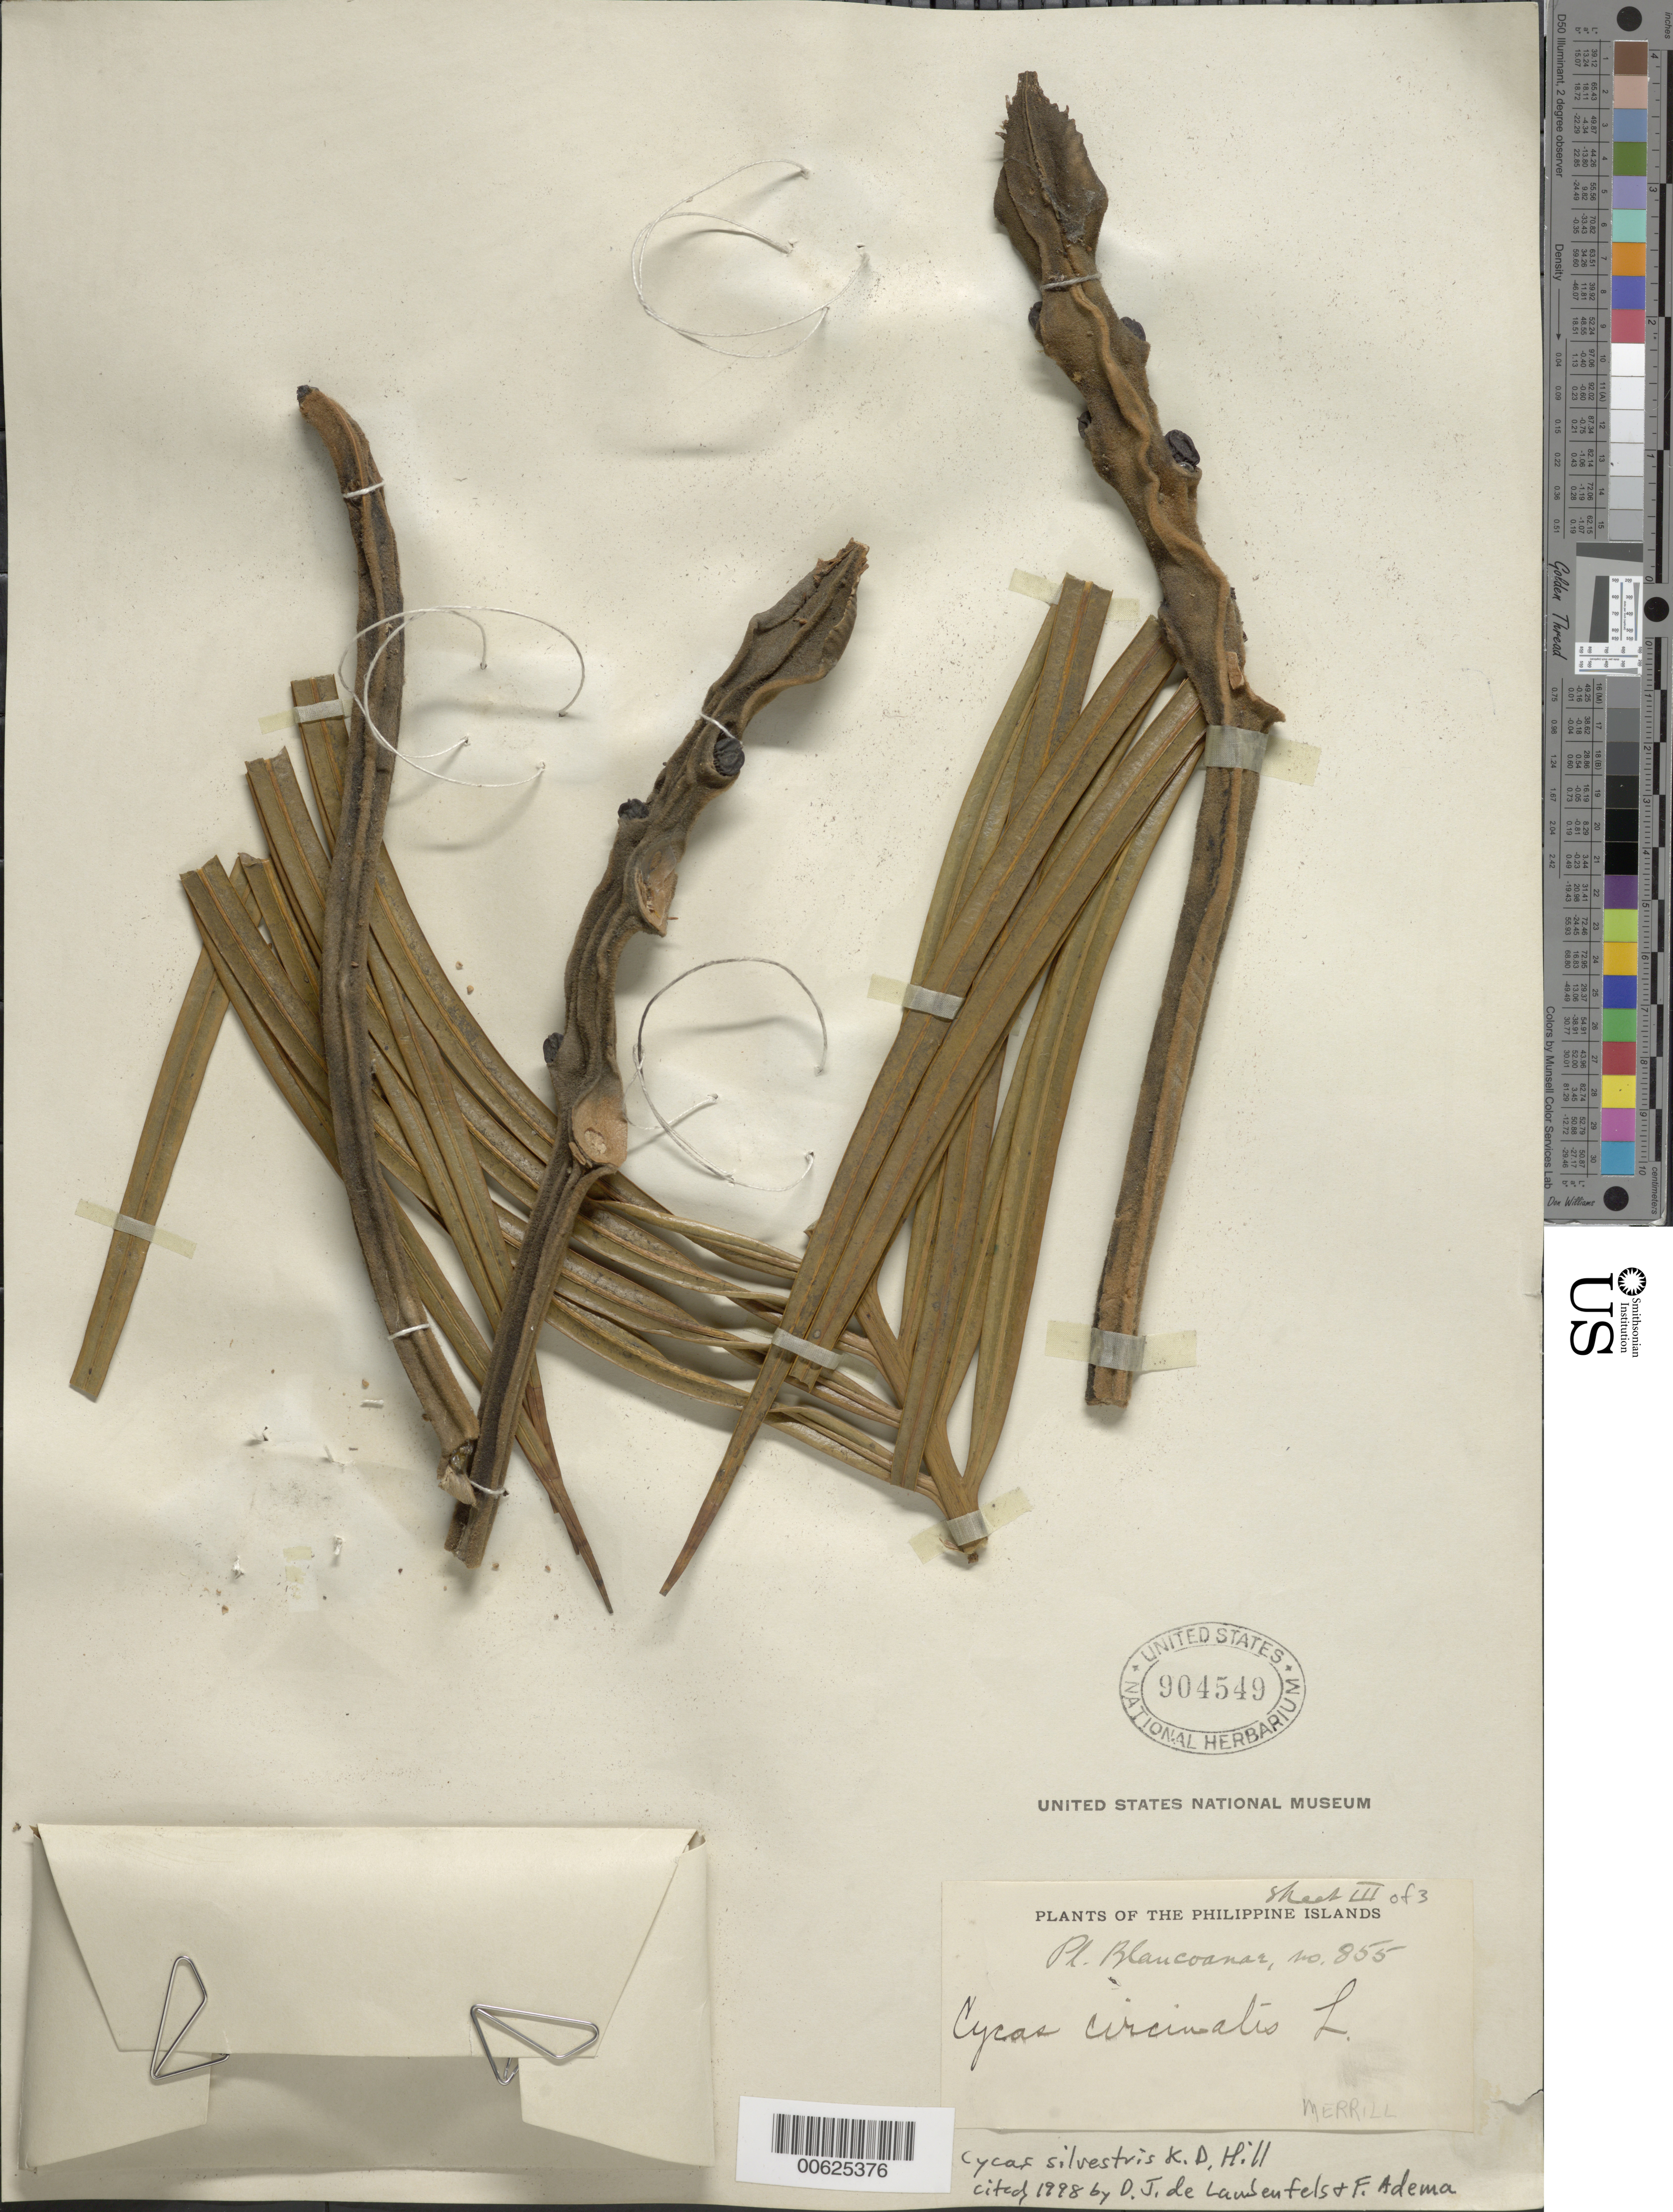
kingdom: Plantae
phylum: Tracheophyta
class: Cycadopsida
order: Cycadales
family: Cycadaceae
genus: Cycas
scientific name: Cycas silvestris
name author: K.D. Hill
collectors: E. D. Merrill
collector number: Sp. Blancoan. 0855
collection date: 1916-10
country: Philippines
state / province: Calabarzon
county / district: Batangas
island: Luzon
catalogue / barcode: US 904549